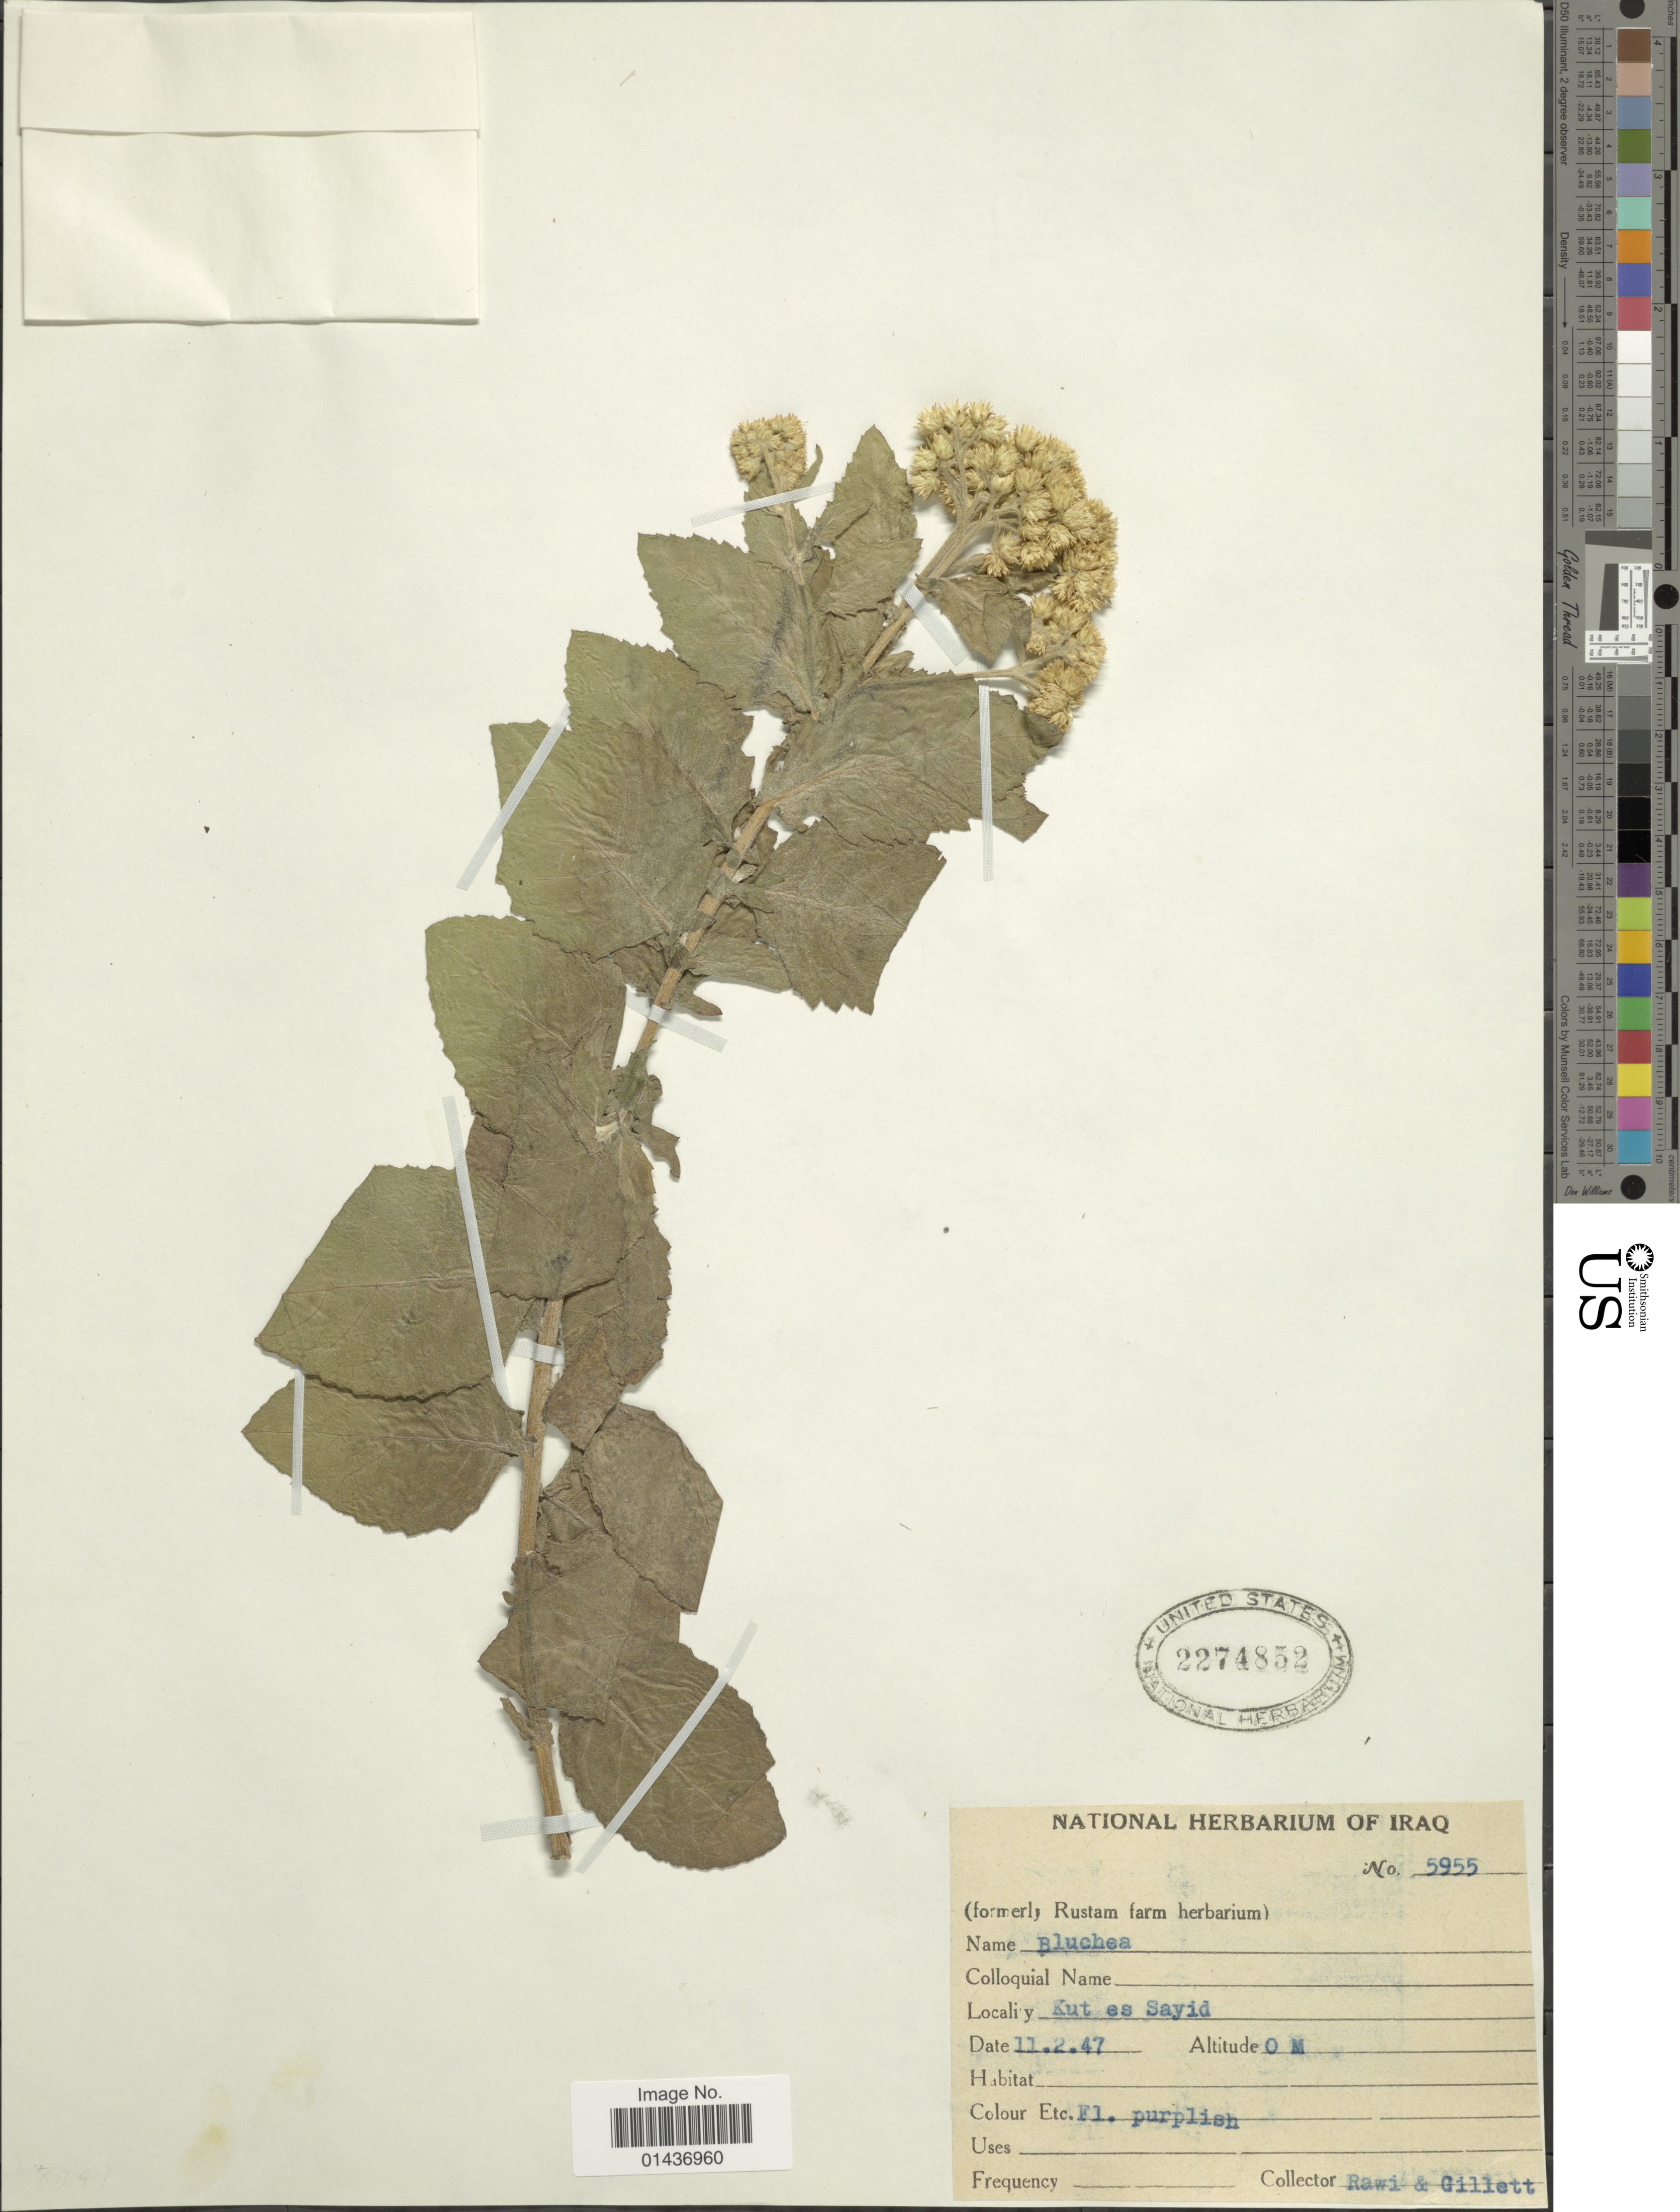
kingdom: Plantae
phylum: Tracheophyta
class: Magnoliopsida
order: Asterales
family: Asteraceae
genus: Pluchea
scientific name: Pluchea sp.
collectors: -. Rawi & Gillett, --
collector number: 5955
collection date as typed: Transcribed d/m/y: 11/2/47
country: Iraq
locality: Kut as Sayid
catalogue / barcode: US 2274852